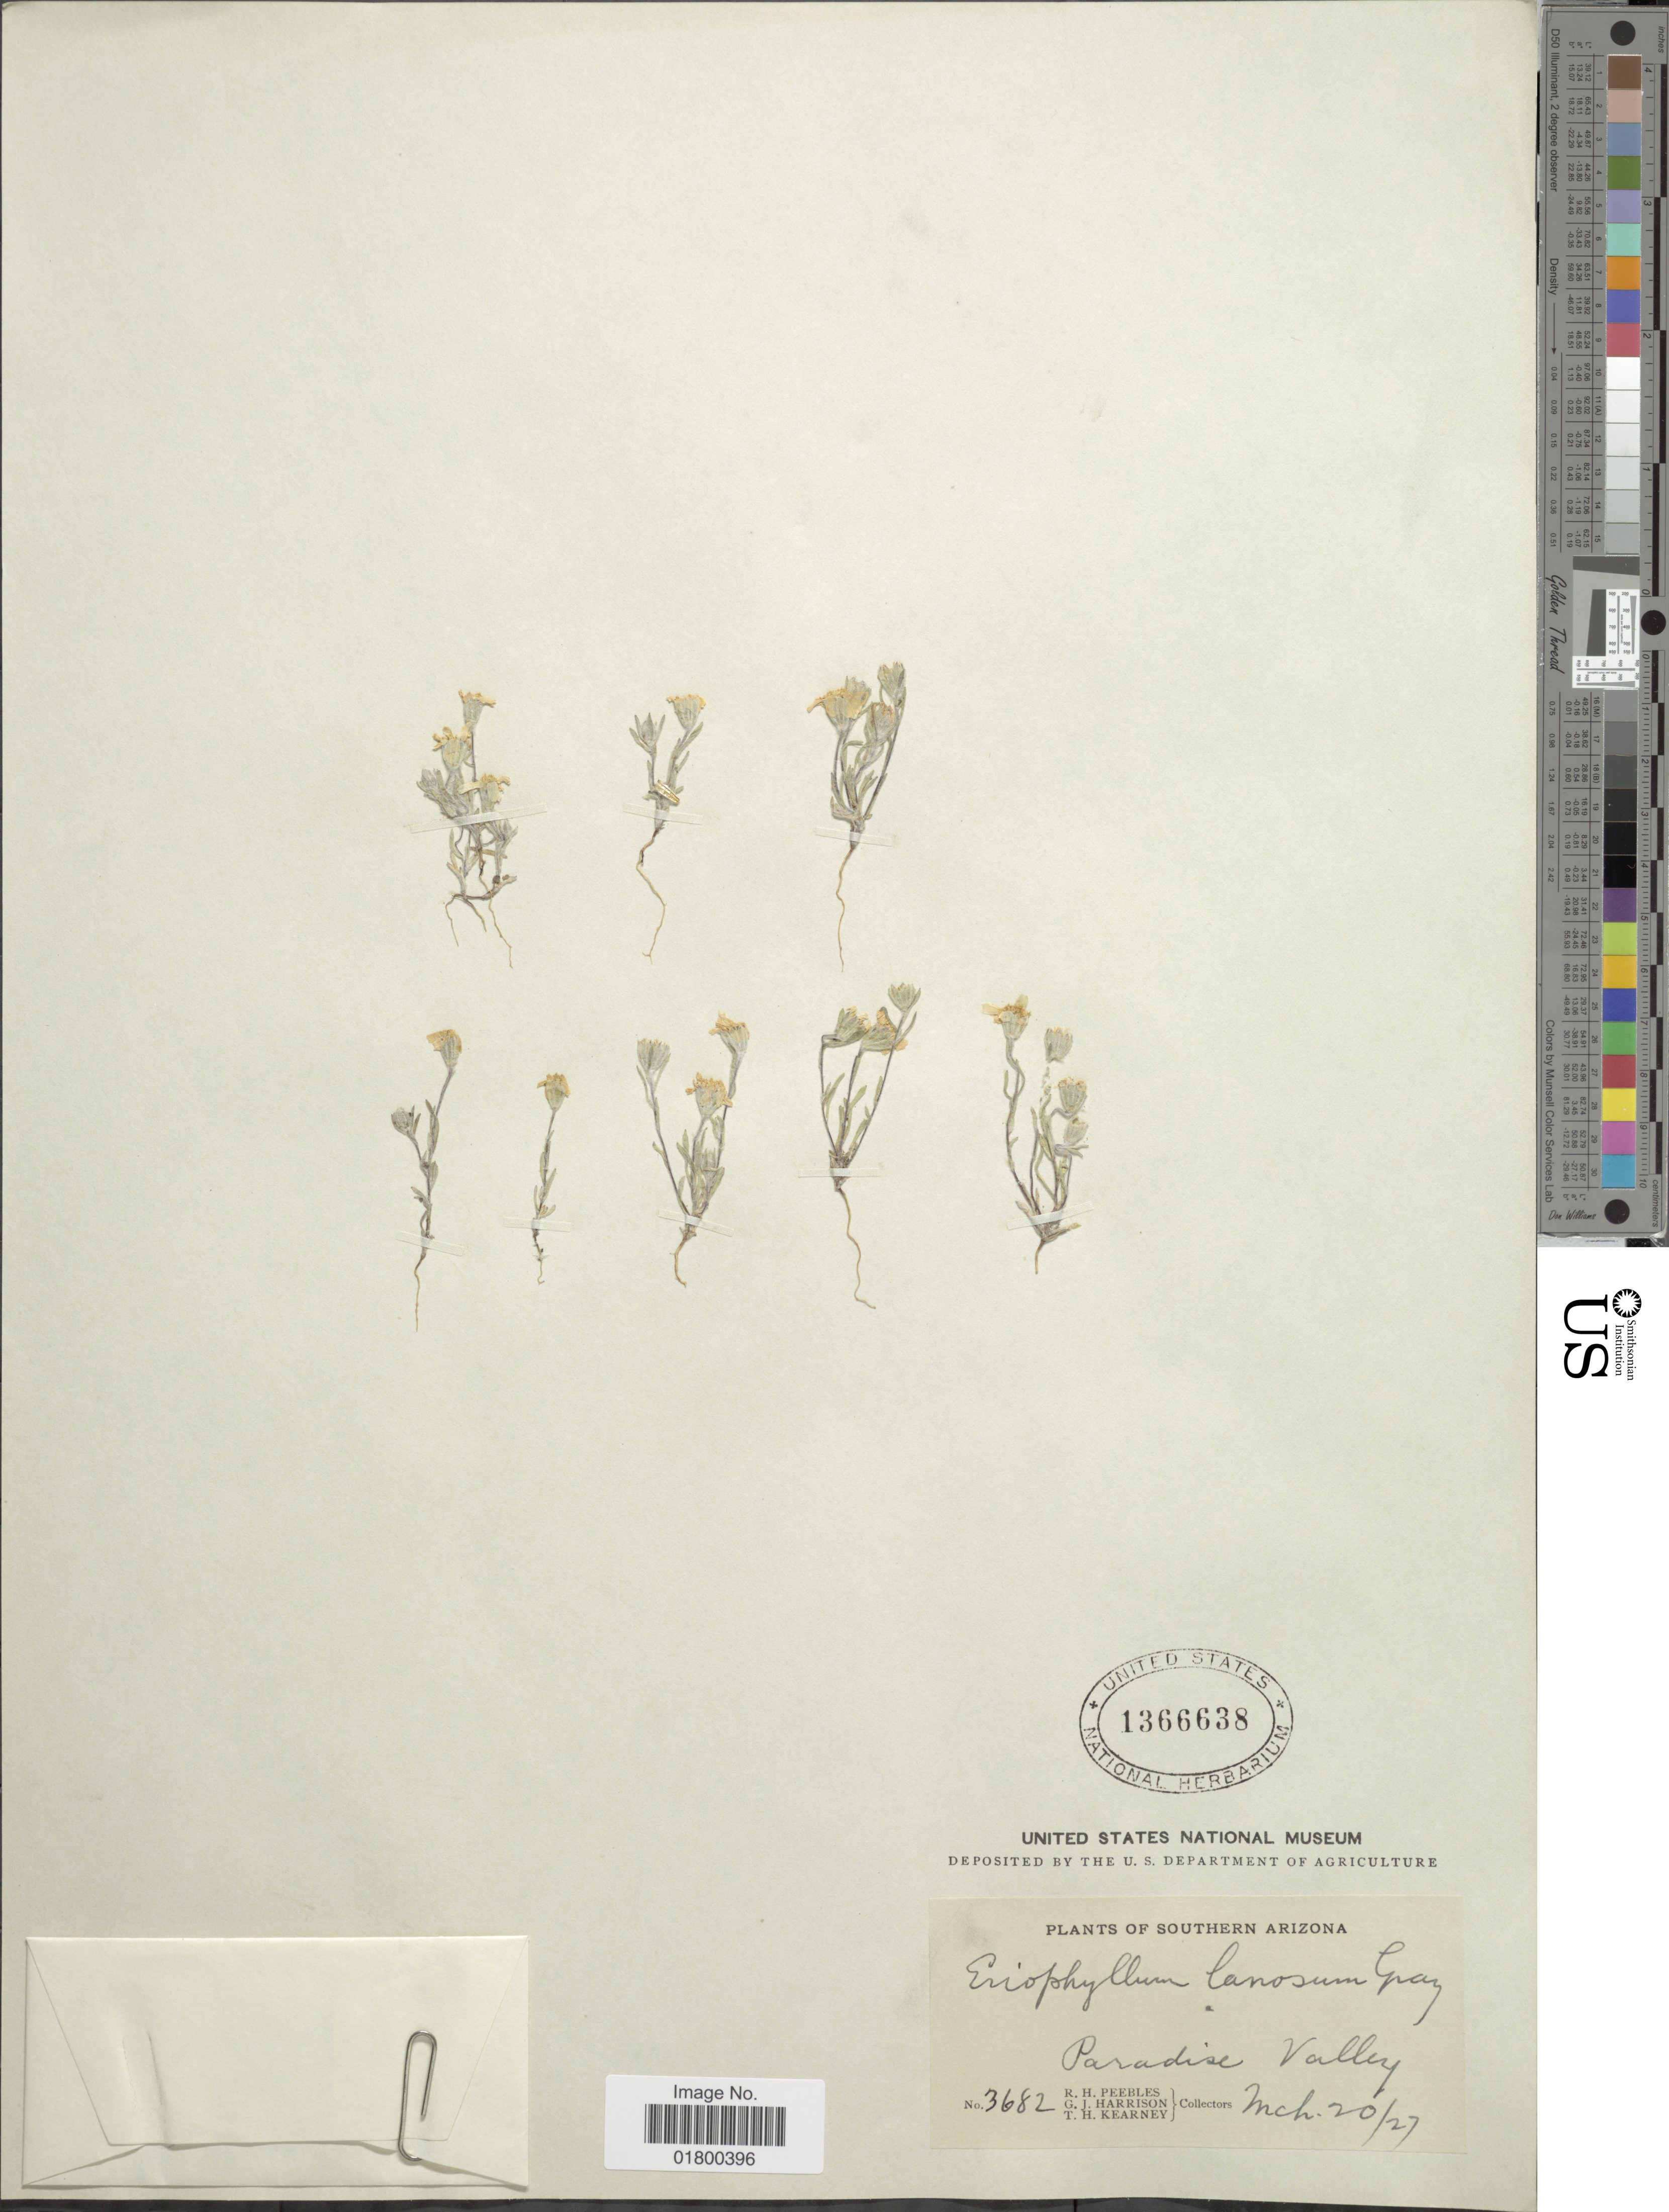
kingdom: Plantae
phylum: Tracheophyta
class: Magnoliopsida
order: Asterales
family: Asteraceae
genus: Eriophyllum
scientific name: Eriophyllum lanosum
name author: (A. Gray) A. Gray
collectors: R. H. Peebles, G. J. Harrison & T. H. Kearney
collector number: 3682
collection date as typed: Transcribed d/m/y: 20/3/27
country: United States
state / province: Arizona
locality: Southern Arizona, paradise Valley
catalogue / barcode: US 1366638